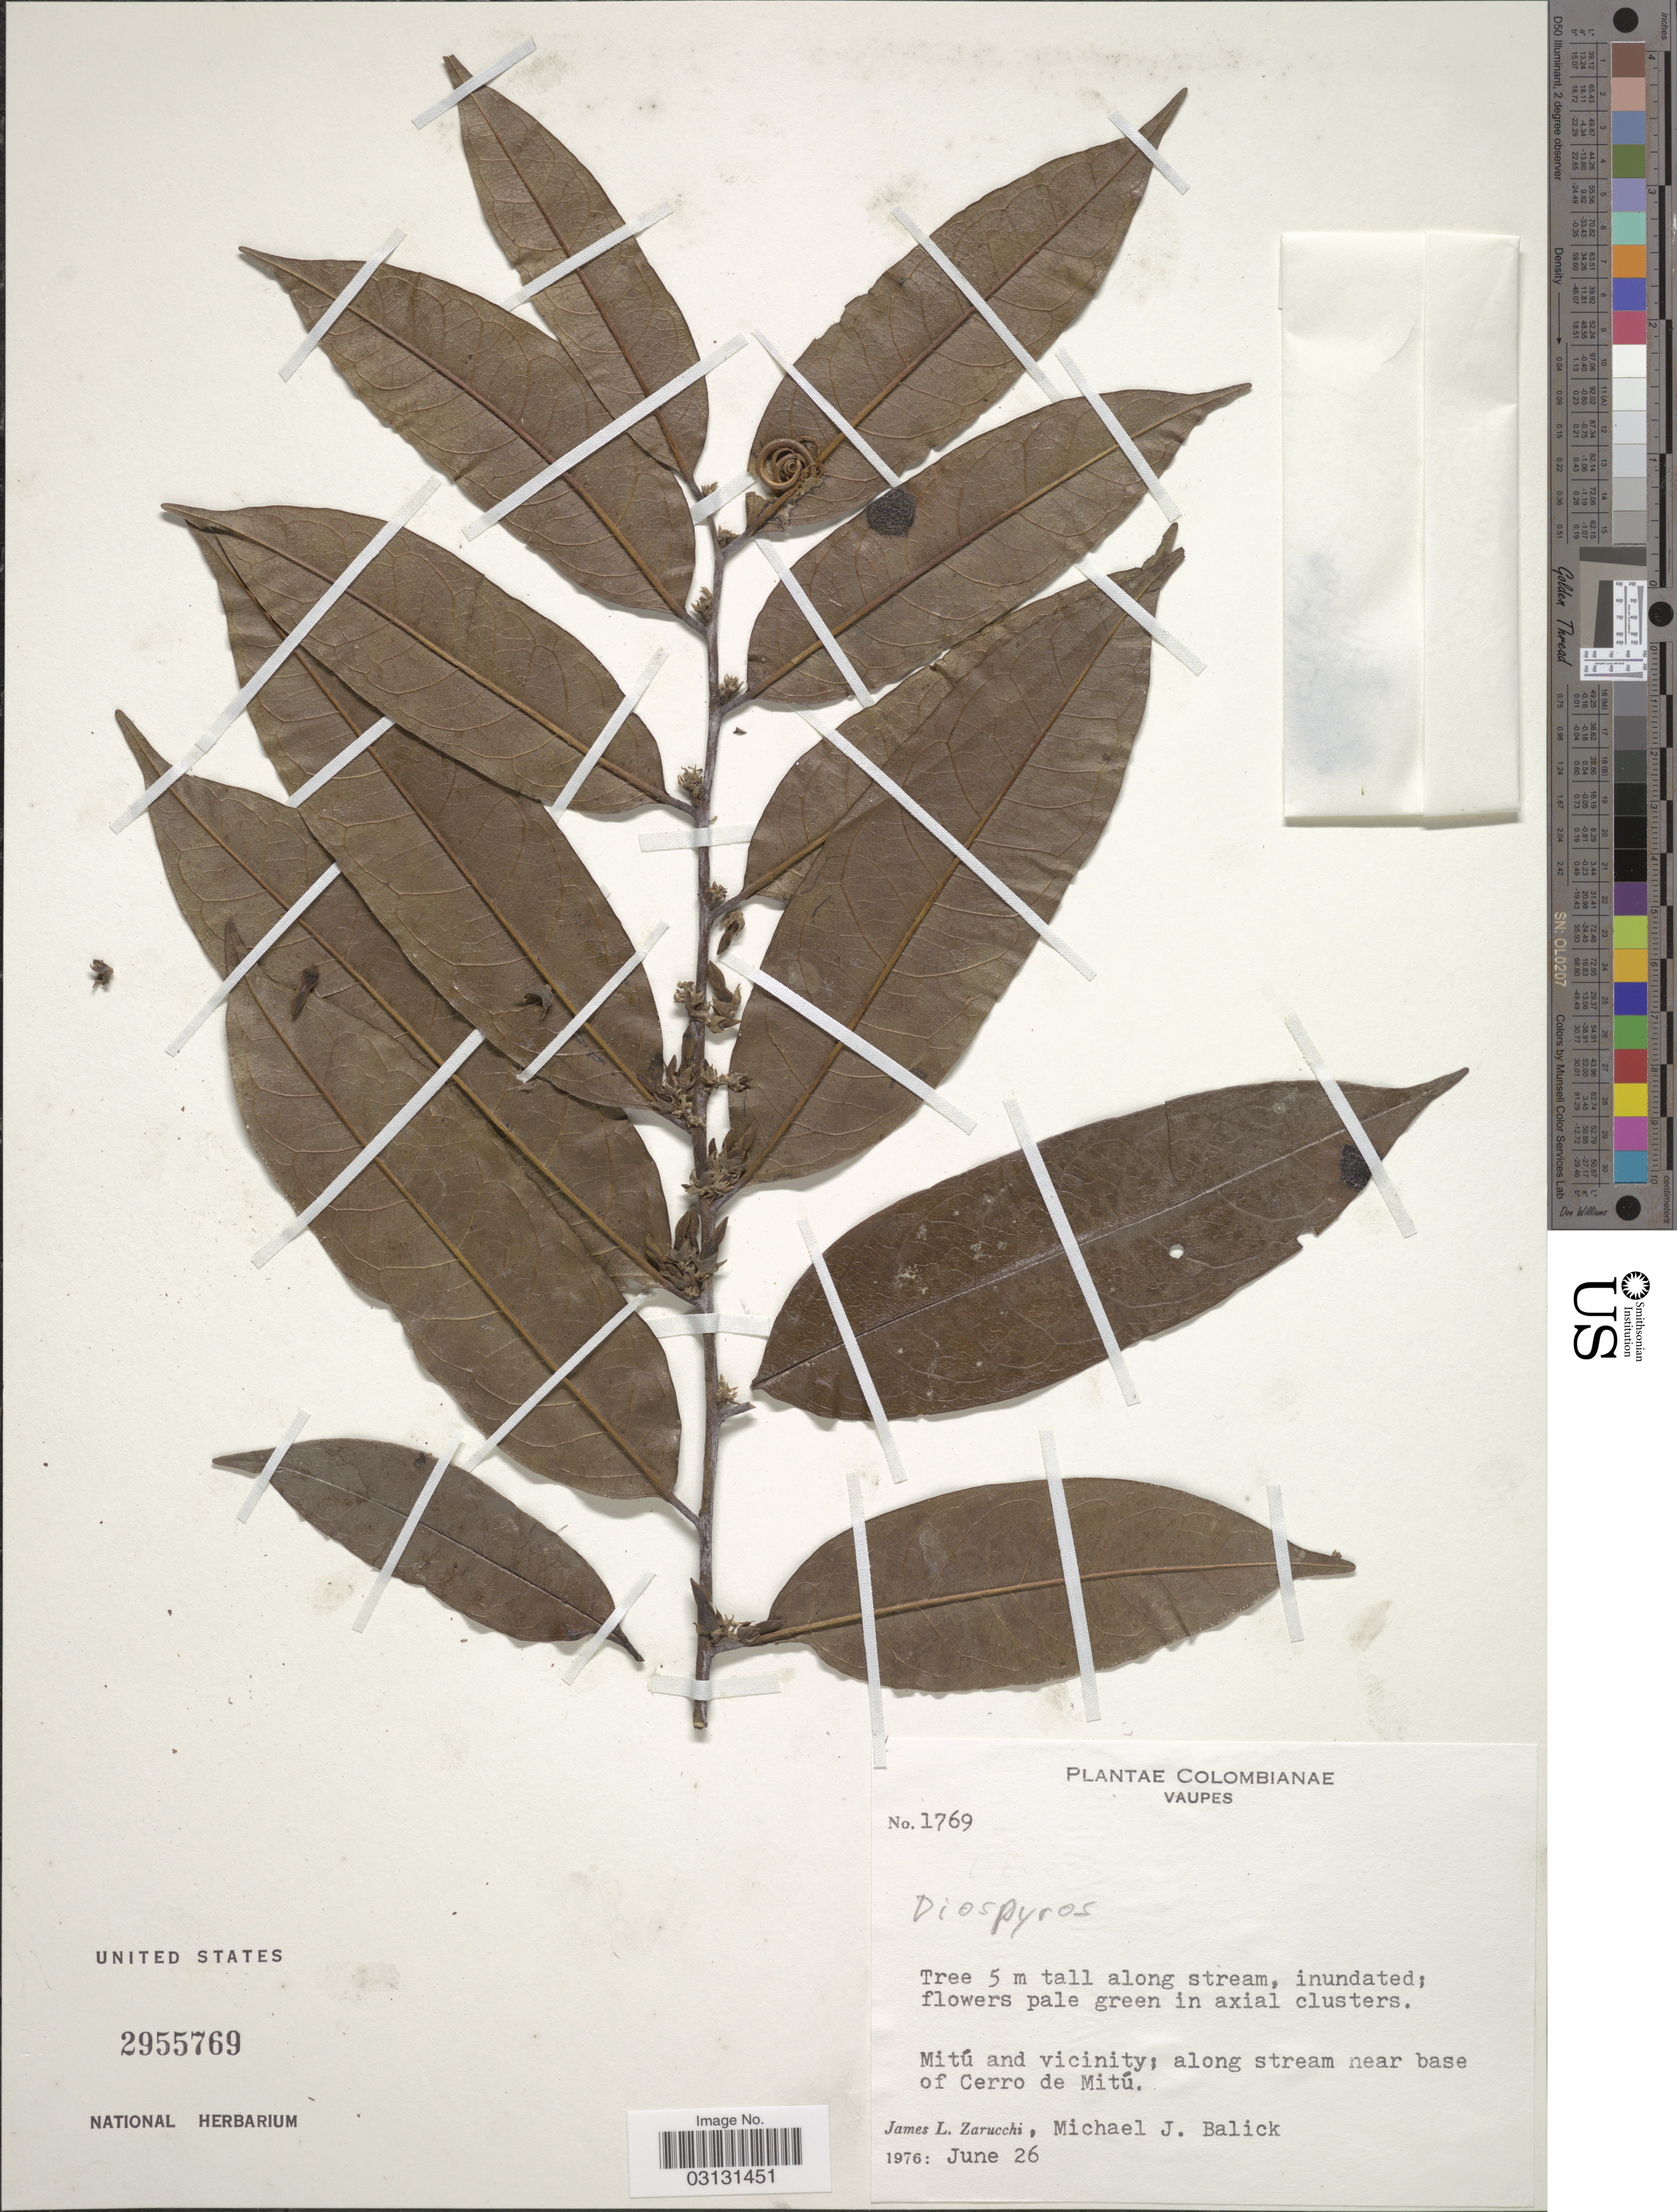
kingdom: Plantae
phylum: Tracheophyta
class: Magnoliopsida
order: Ericales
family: Ebenaceae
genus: Diospyros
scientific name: Diospyros sp.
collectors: J. L. Zarucchi & M. J. Balick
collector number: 1769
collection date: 1976-06-26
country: Colombia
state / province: Vaupés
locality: Mitú and vicinity; along stream near base of Cerro de Mitú.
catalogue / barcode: US 2955769